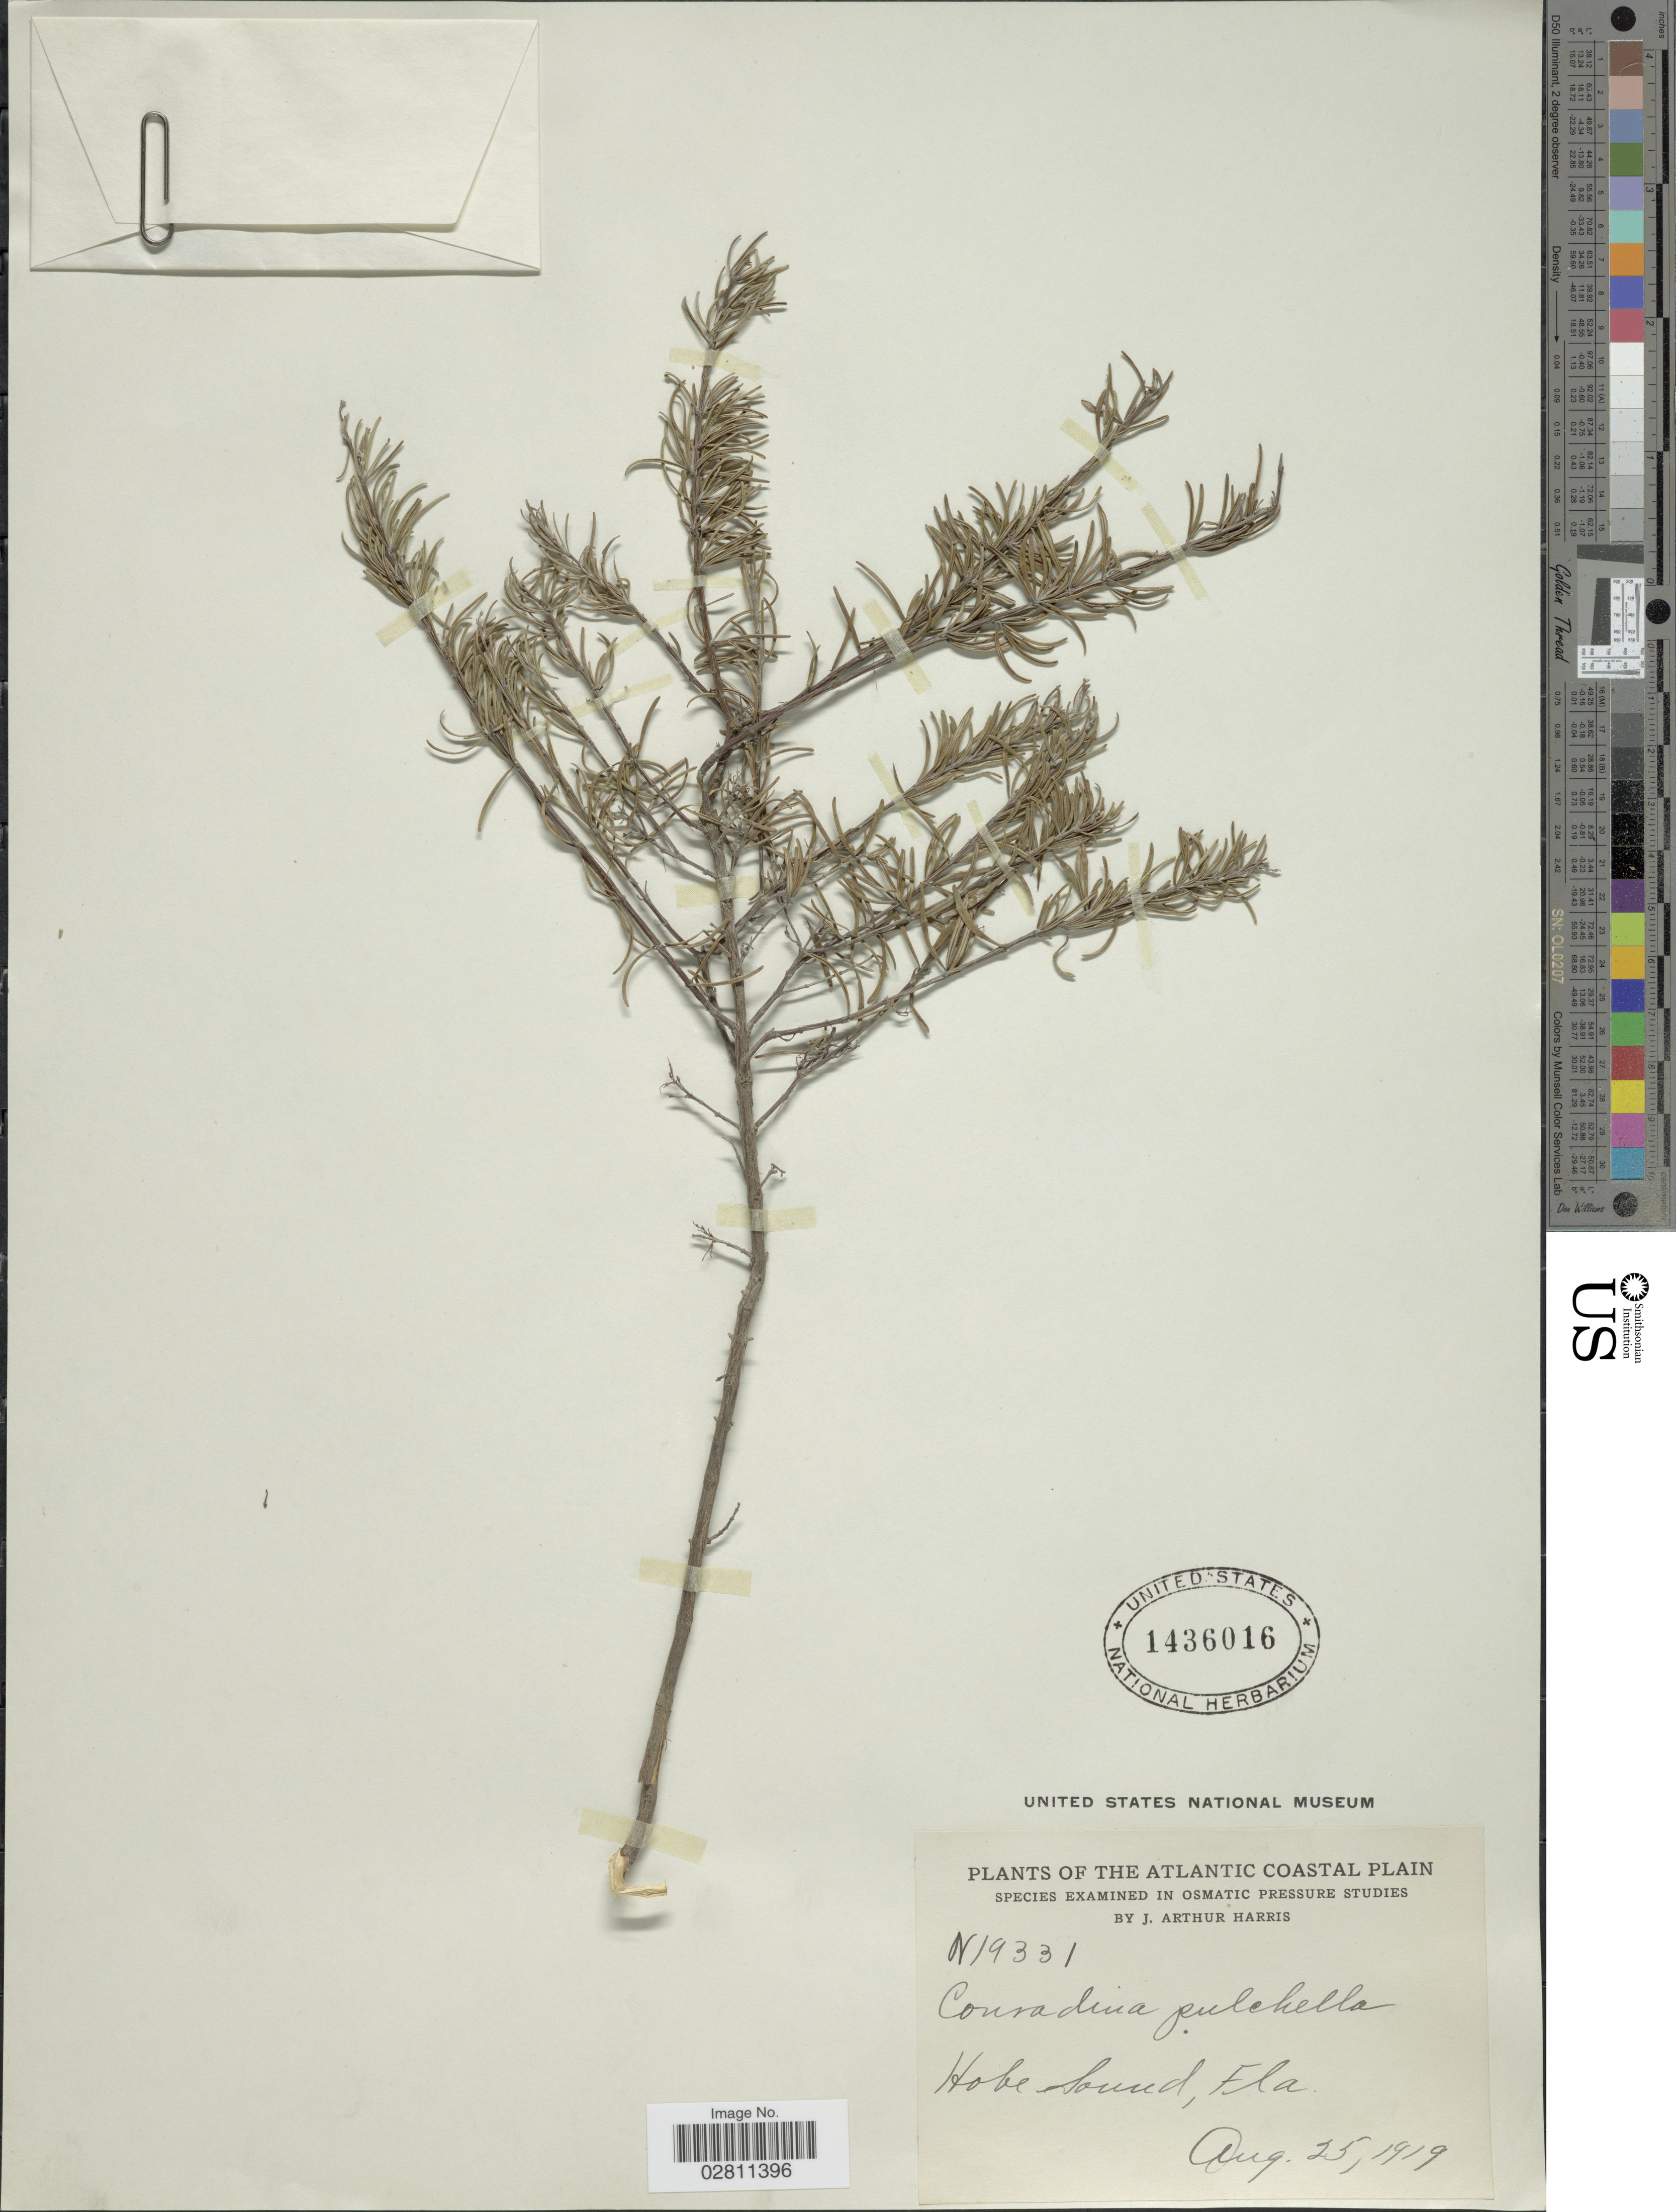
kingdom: Plantae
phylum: Tracheophyta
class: Magnoliopsida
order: Lamiales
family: Lamiaceae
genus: Conradina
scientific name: Conradina grandiflora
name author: Small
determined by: Strong, Mark T., (BOT), Smithsonian Institution - National Museum of Natural History (UNITED STATES)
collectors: J. A. Harris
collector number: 19331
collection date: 1919-08-25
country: United States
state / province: Florida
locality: Atlantic Coast Plain. Hobe Sound, Fla.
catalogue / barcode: US 1436016